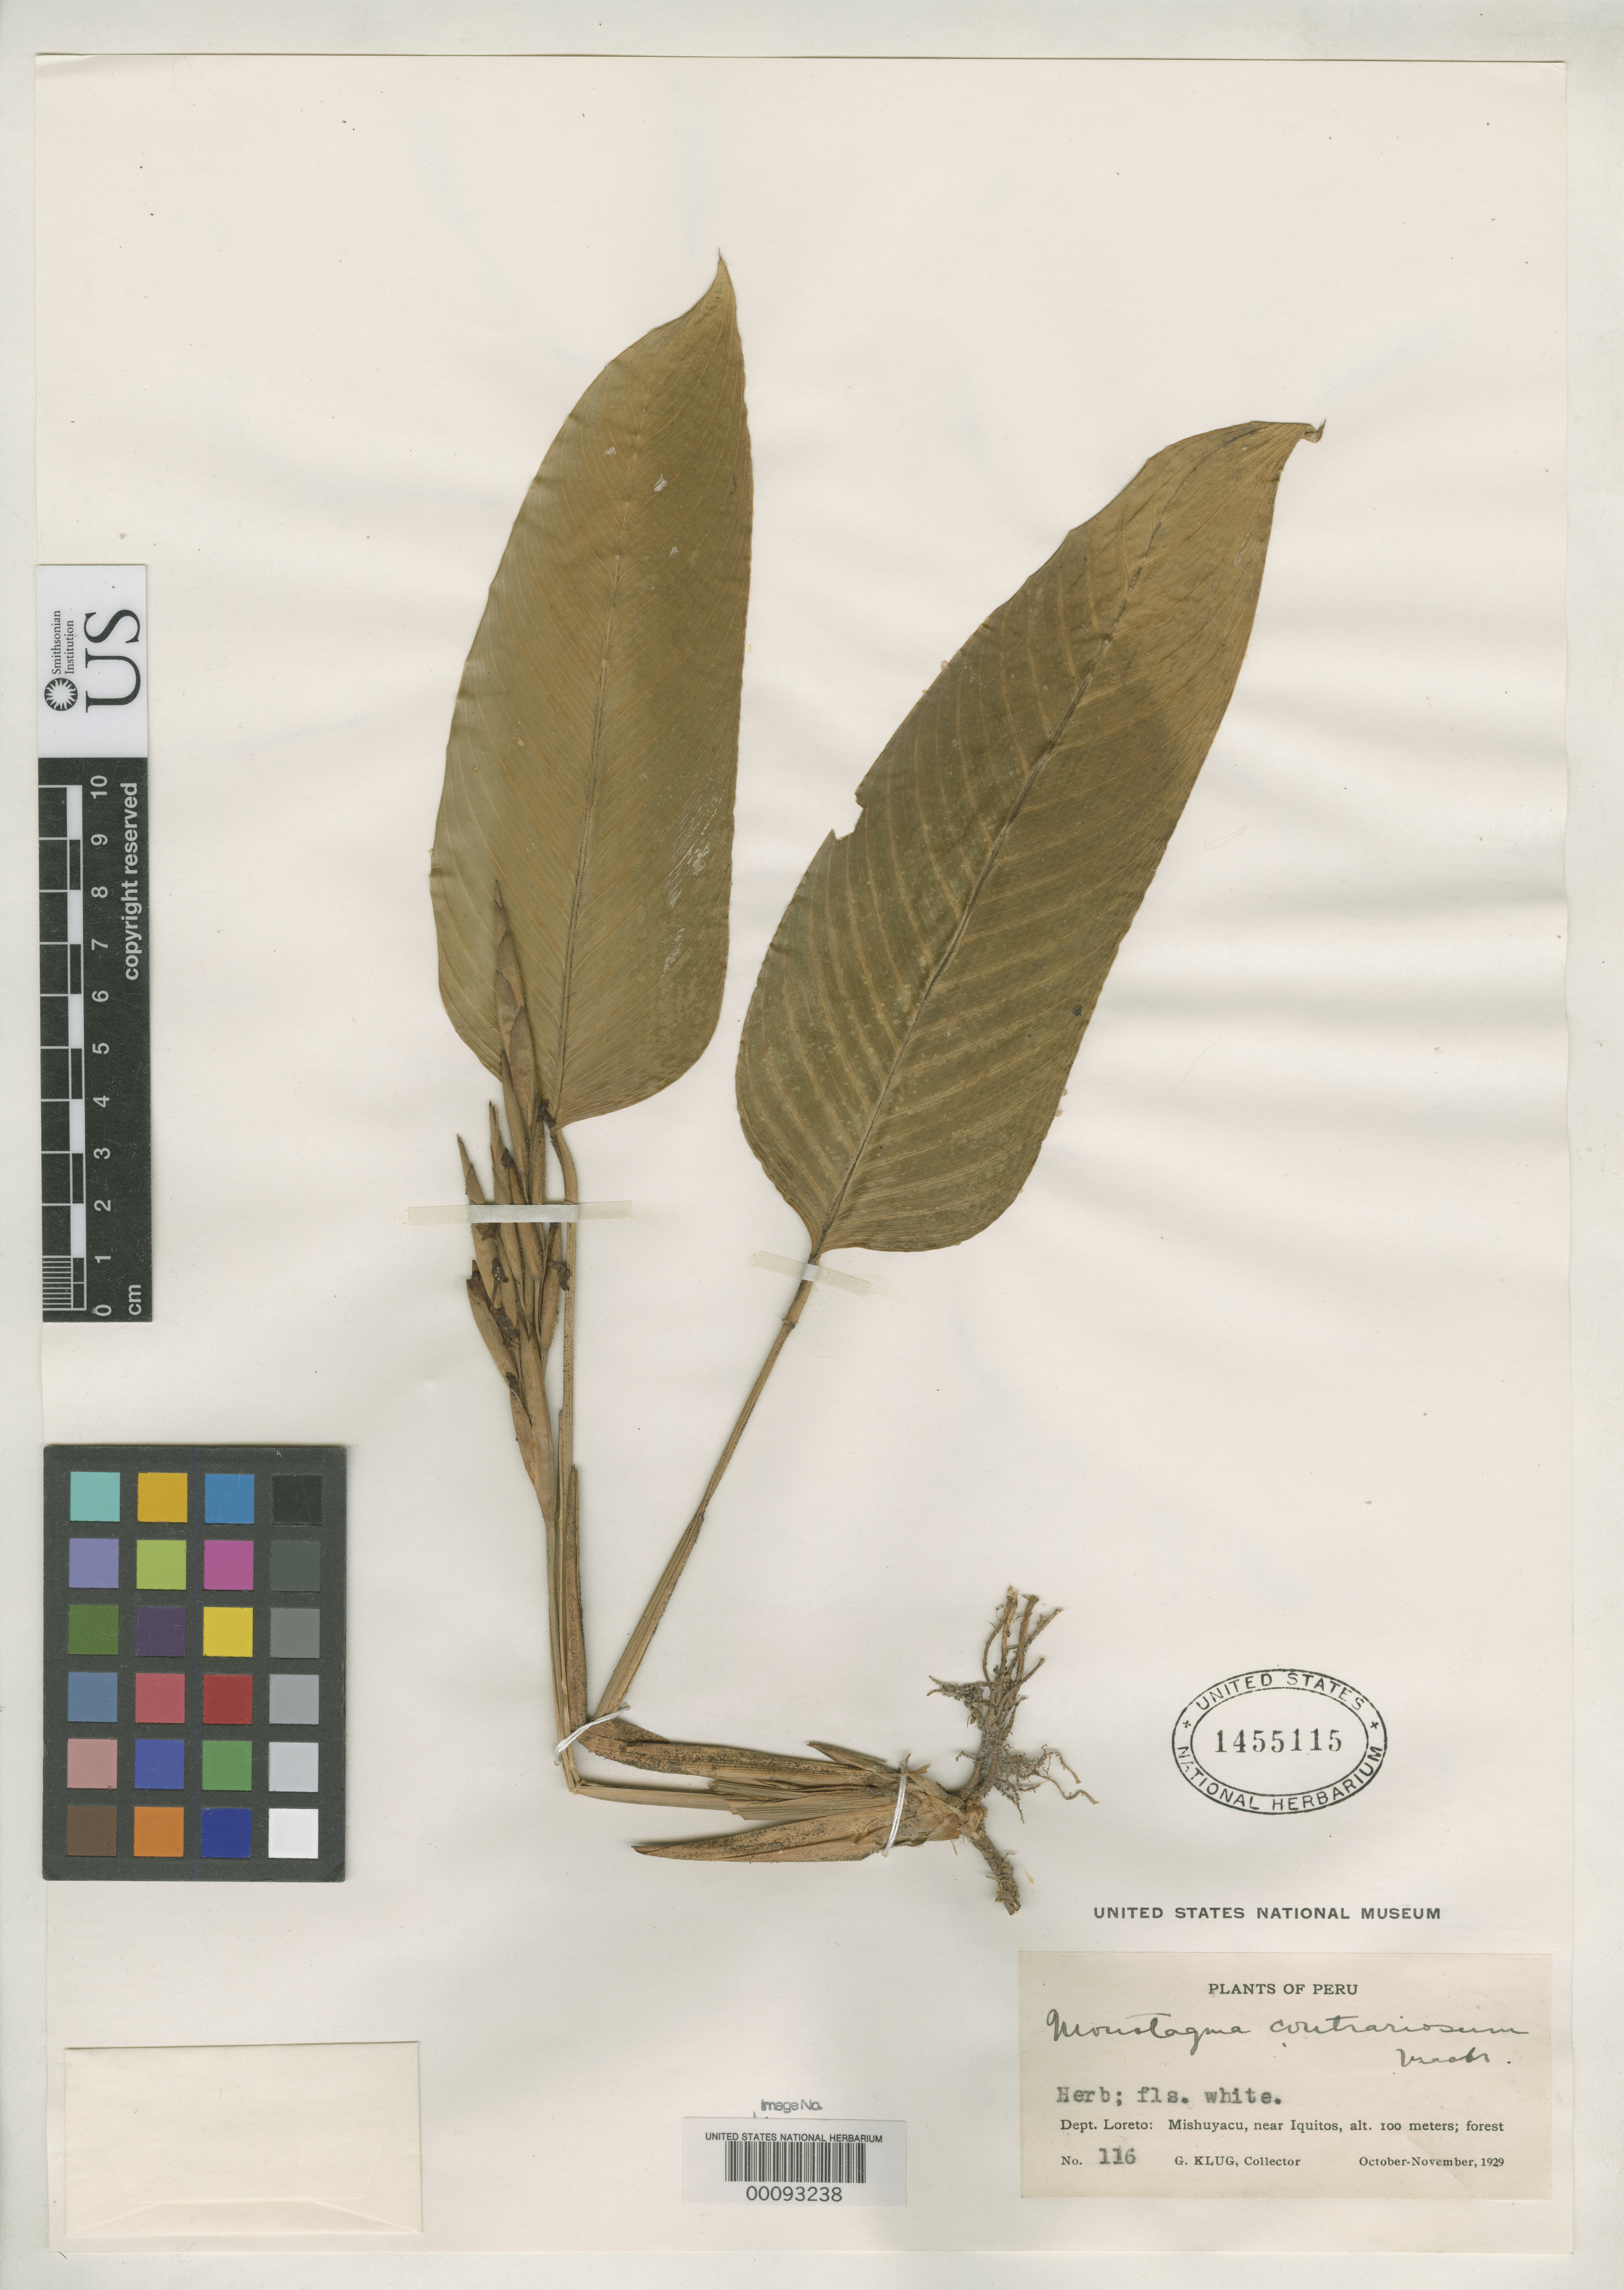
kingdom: Plantae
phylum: Tracheophyta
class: Liliopsida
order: Zingiberales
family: Marantaceae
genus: Monotagma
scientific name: Monotagma contrariosum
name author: J.F. Macbr.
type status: Isotype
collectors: G. Klug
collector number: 116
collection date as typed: Oct 1929 to -- Nov 1929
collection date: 1929-10/1929-11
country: Peru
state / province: Loreto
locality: Mishuyacu, near Iquitos.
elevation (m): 100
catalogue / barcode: US 1455115